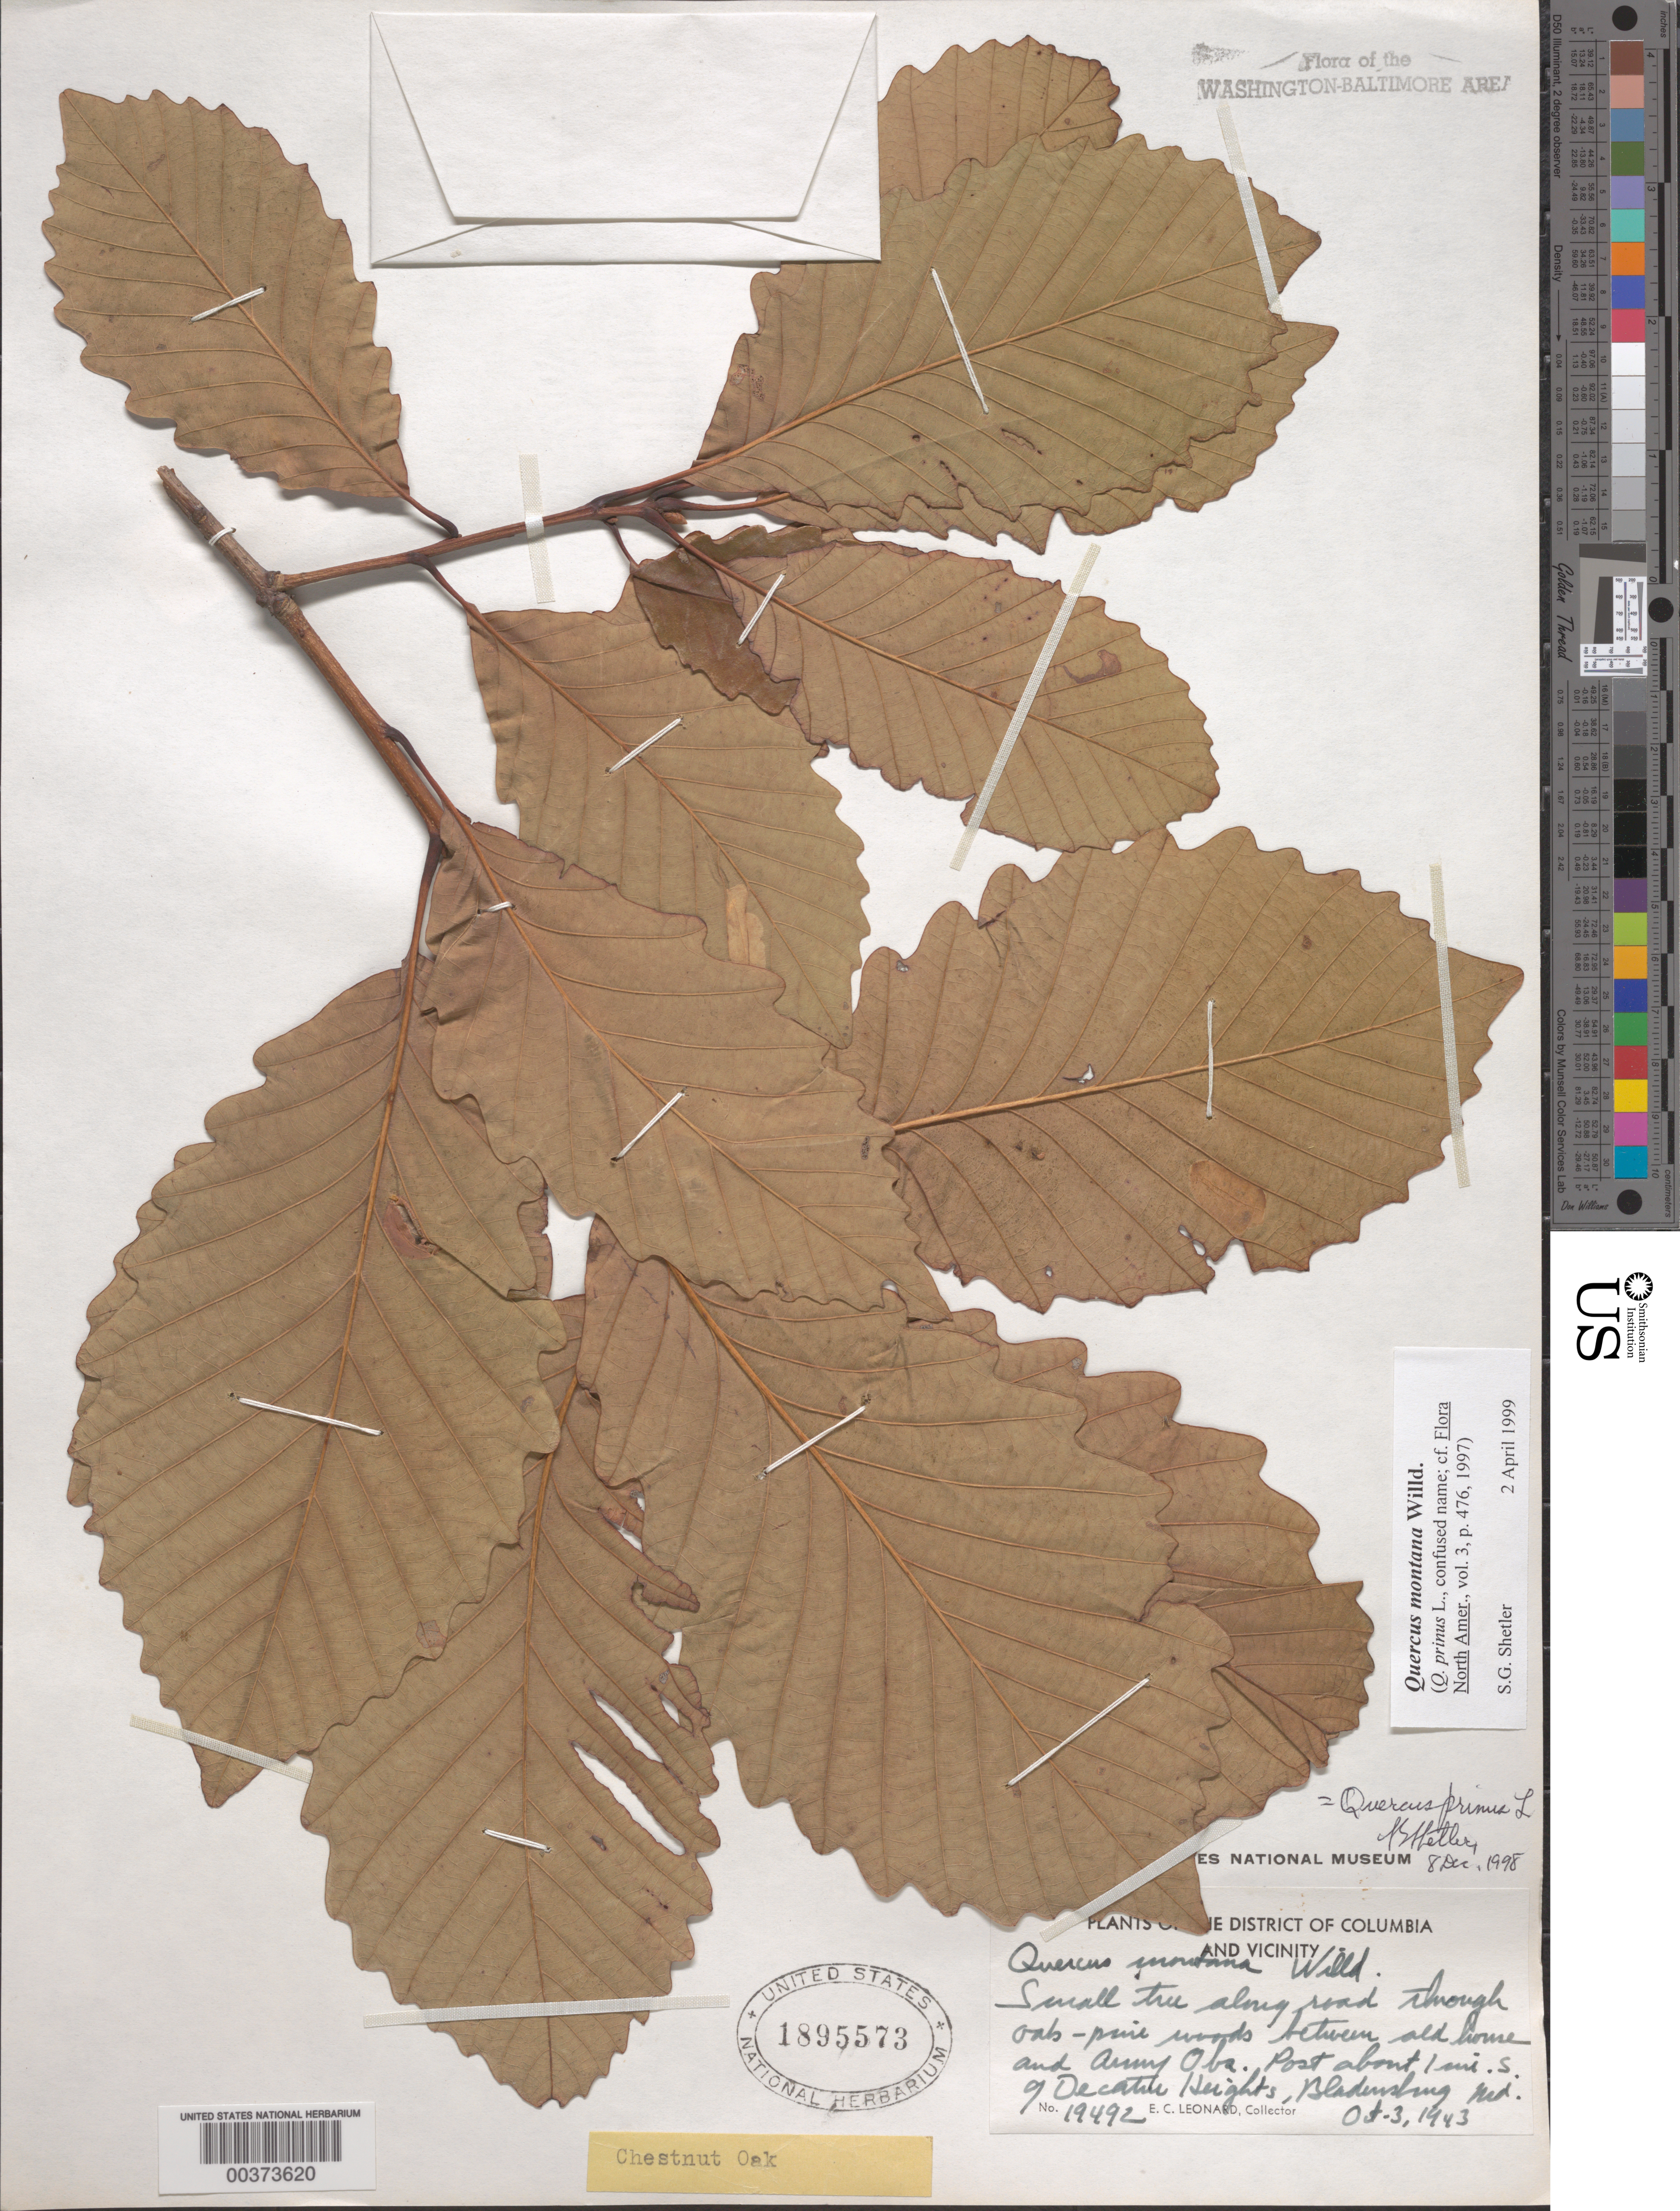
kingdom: Plantae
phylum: Tracheophyta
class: Magnoliopsida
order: Fagales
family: Fagaceae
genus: Quercus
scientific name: Quercus montana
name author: Willd.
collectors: E. C. Leonard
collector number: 19492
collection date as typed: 03 Oct 1943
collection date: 1943-10-03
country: United States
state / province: Maryland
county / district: Prince George's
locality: South of Decatur Heights, Bladensburg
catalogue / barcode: US 1895573